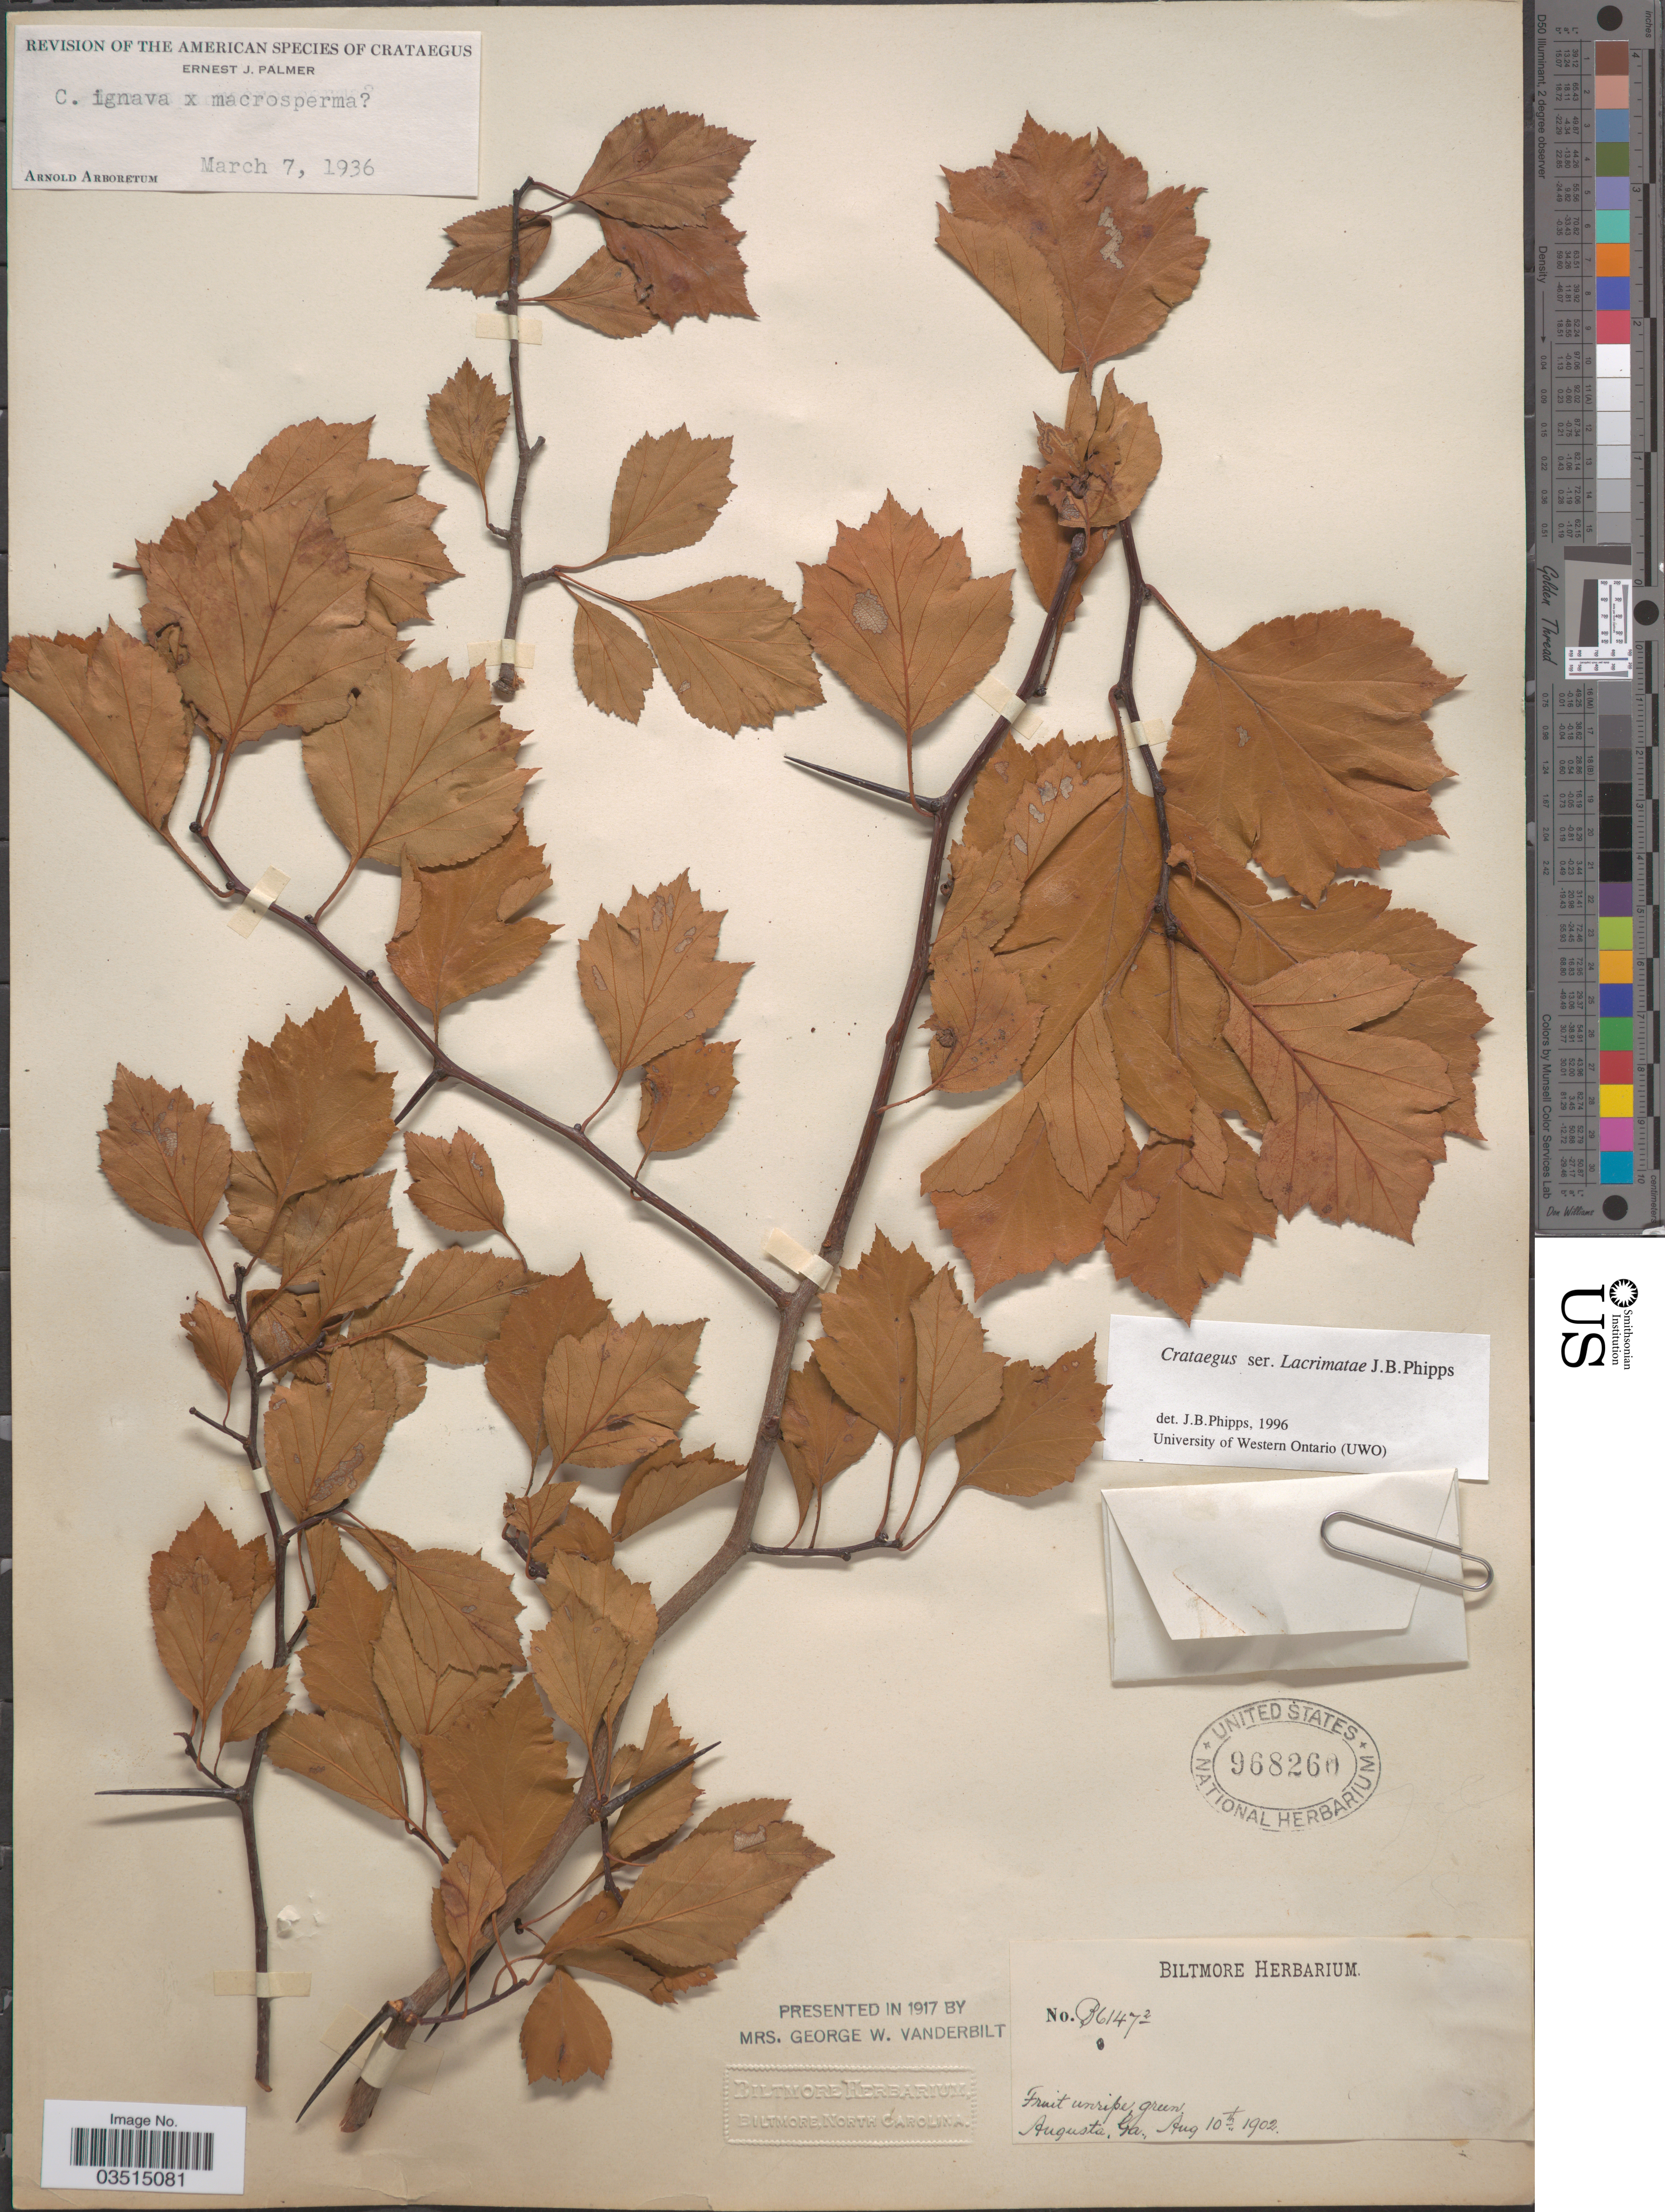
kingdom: Plantae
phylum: Tracheophyta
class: Magnoliopsida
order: Rosales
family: Rosaceae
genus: Crataegus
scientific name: Crataegus ignava x C. macrosperma Ashe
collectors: ex herb. Biltmore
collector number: B61472*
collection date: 1902-08-10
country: United States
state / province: Georgia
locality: Augusta.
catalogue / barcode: US 968260